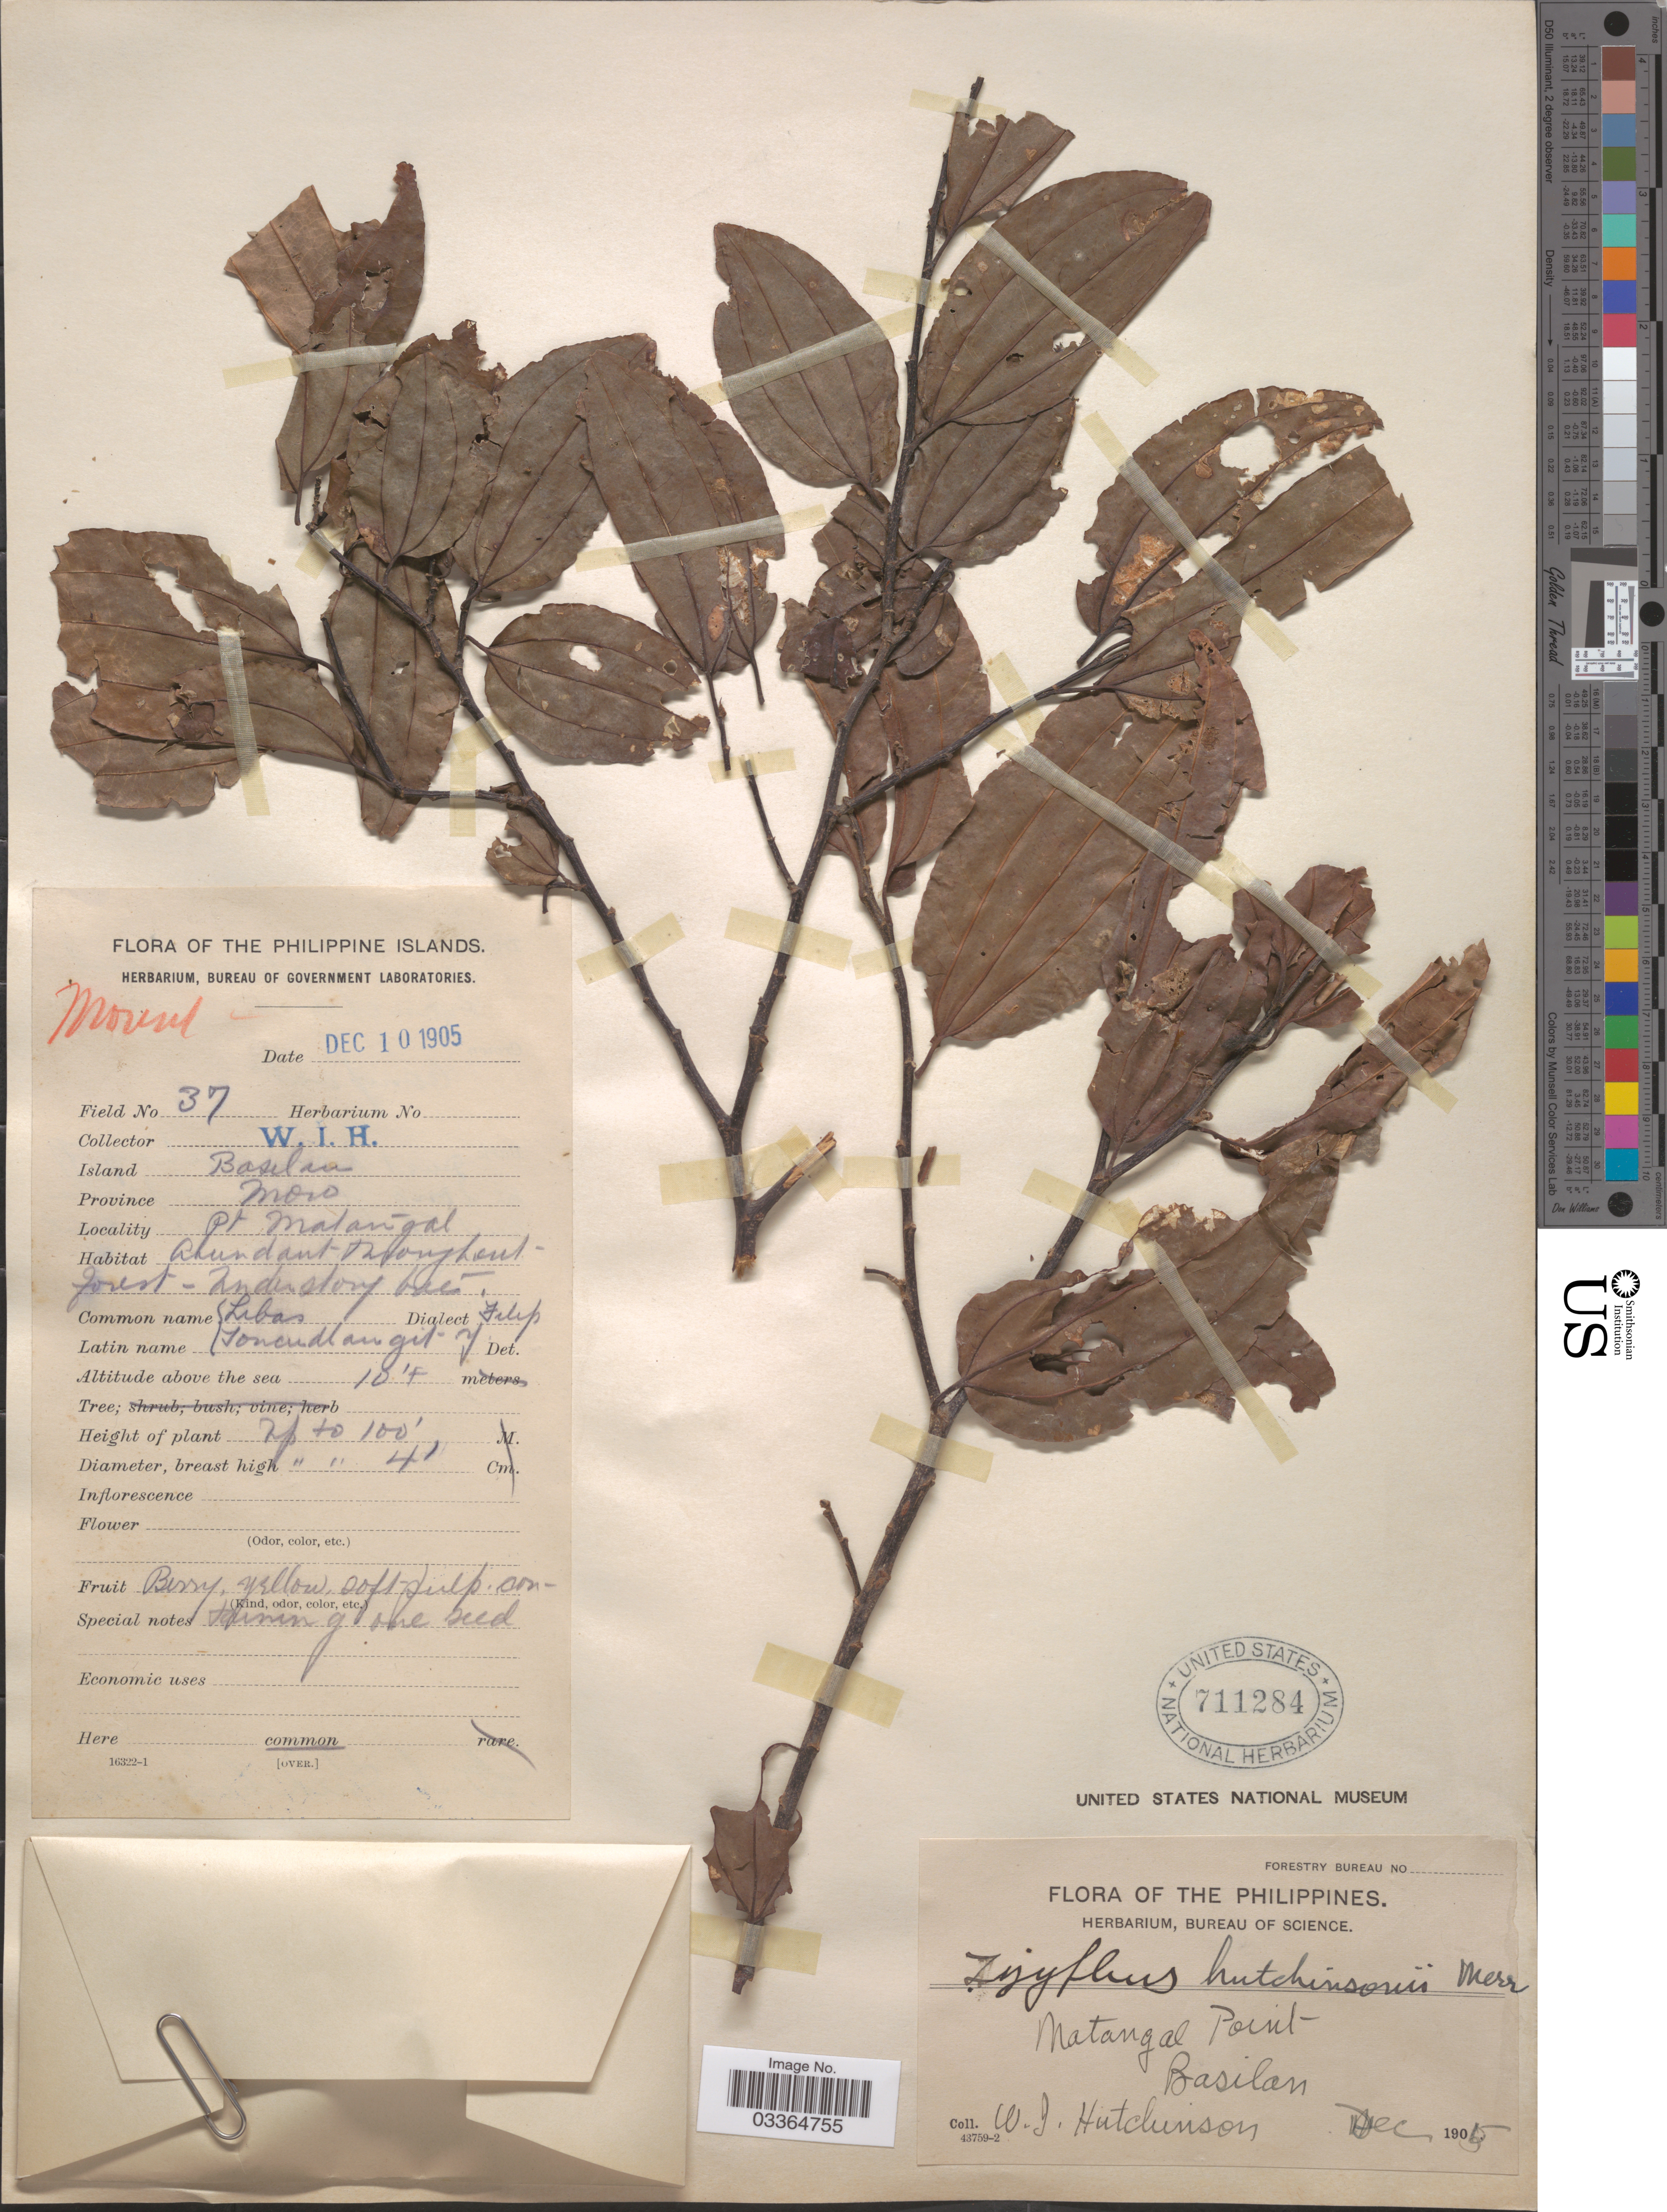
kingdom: Plantae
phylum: Tracheophyta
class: Magnoliopsida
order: Rosales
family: Rhamnaceae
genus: Ziziphus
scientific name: Ziziphus hutchinsonii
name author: Merr.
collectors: W. I. Hutchinson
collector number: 37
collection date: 1905-12-10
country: Philippines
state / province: Muslim Mindanao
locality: The Philippine Islands. Province Moro. Matangal Point. Island Basilan.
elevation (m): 3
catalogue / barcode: US 711284